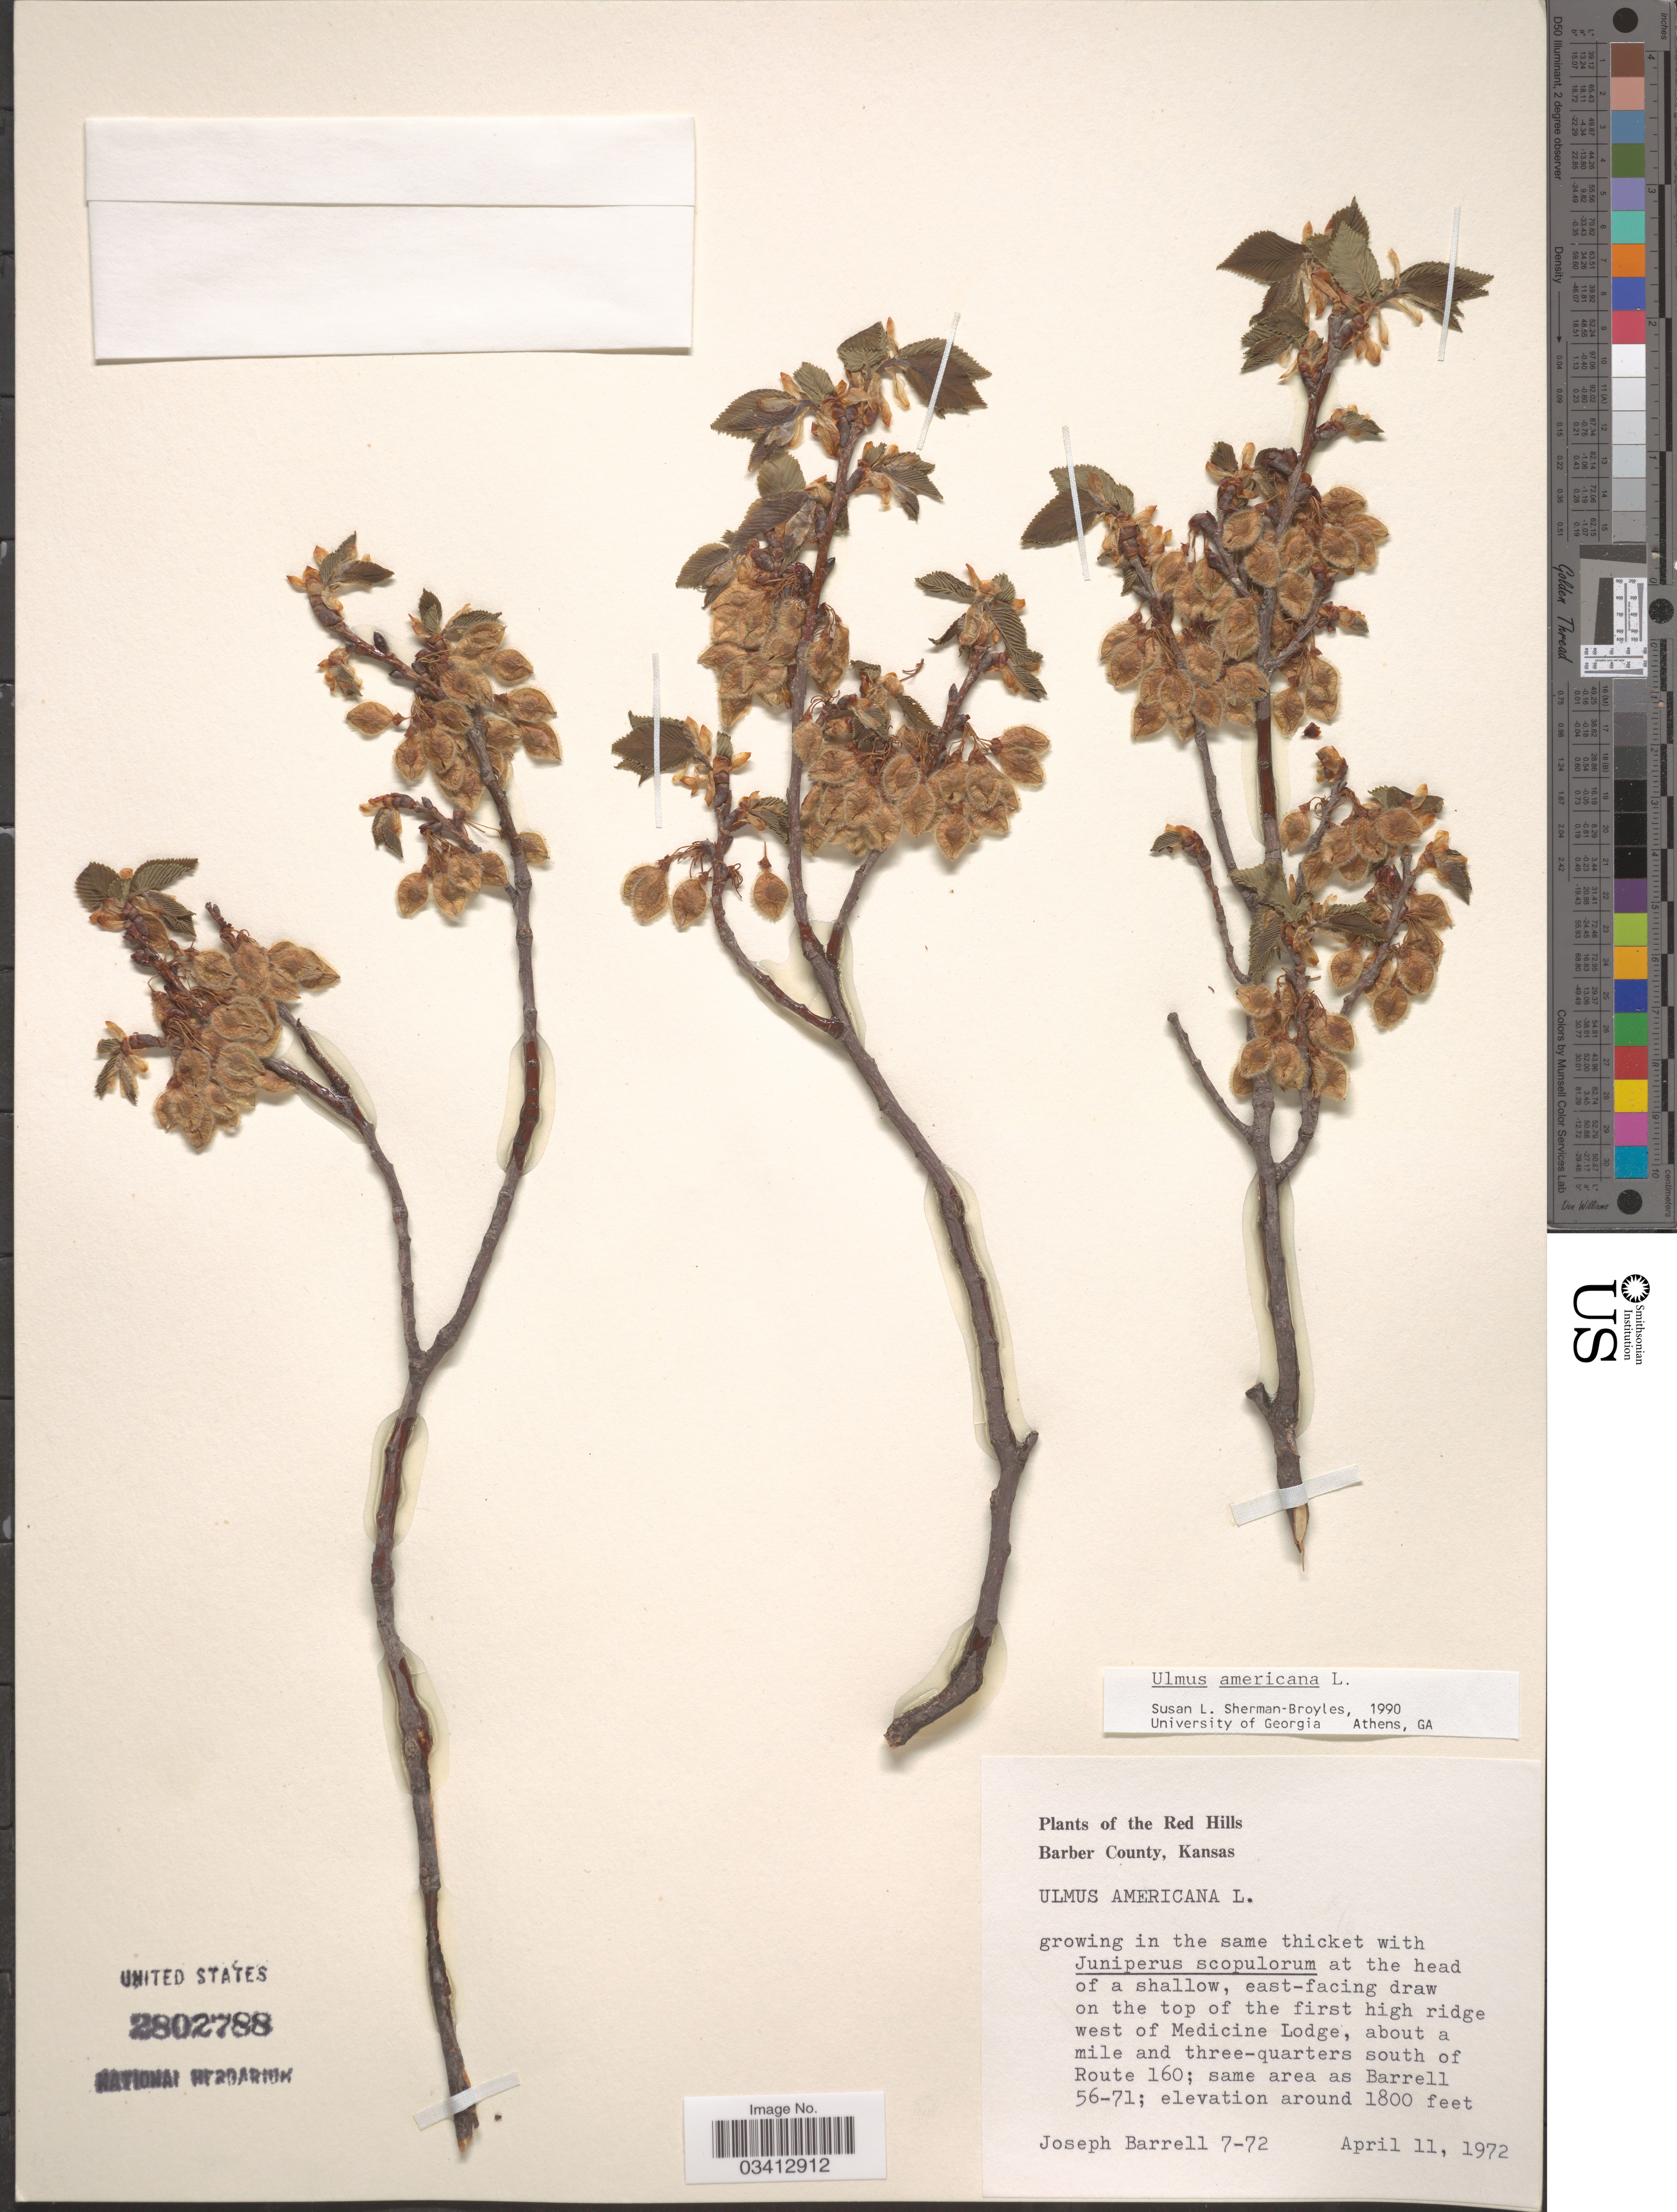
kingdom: Plantae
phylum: Tracheophyta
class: Magnoliopsida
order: Rosales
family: Ulmaceae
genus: Ulmus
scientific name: Ulmus americana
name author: L.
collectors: J. Barrell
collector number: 7-72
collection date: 1972-04-11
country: United States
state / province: Kansas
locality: The Red Hills, Barber County. At the head of a shallow, east-facing draw on the top of the first high ridge west of Medicine Lodge, about a mile and three-quarters south of Route 160; same area as Barrell 56-71.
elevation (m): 549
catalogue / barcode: US 2802788